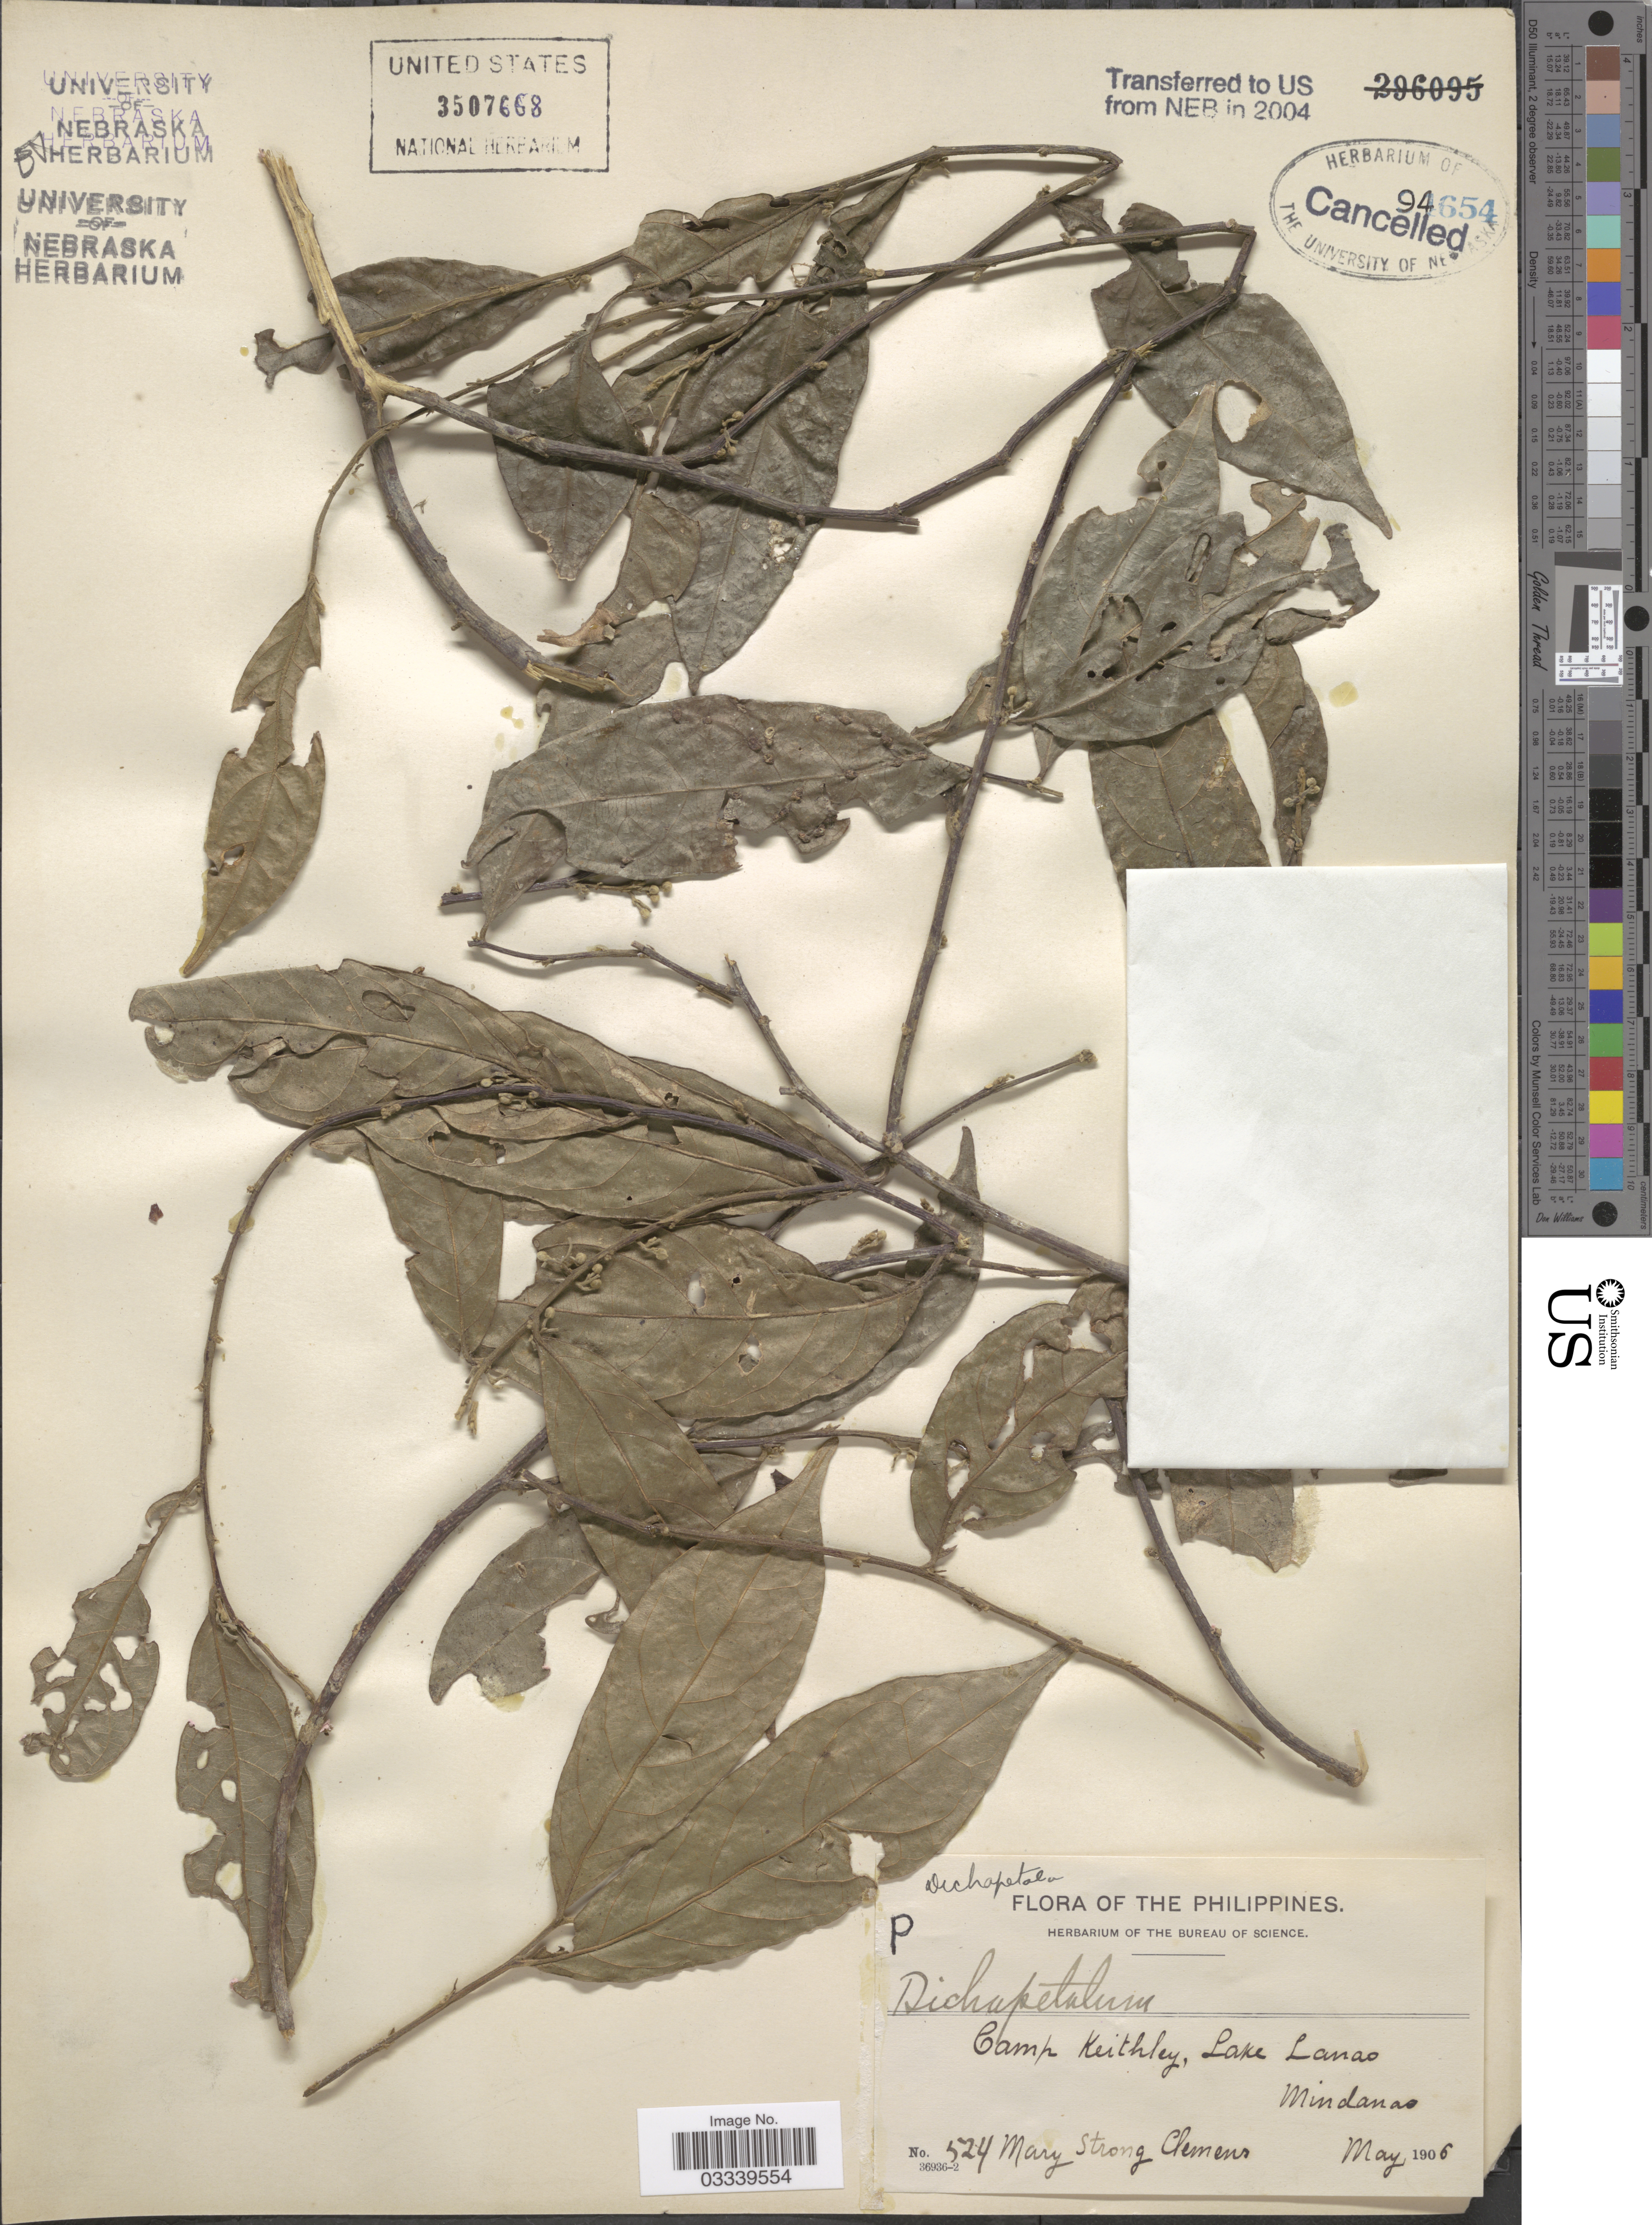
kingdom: Plantae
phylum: Tracheophyta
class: Magnoliopsida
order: Malpighiales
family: Dichapetalaceae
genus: Dichapetalum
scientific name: Dichapetalum sp.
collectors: M. S. Clemens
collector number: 524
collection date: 1906-05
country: Philippines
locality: Camp Keithley, Lake Lanao, Mindanao.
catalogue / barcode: US 3507668